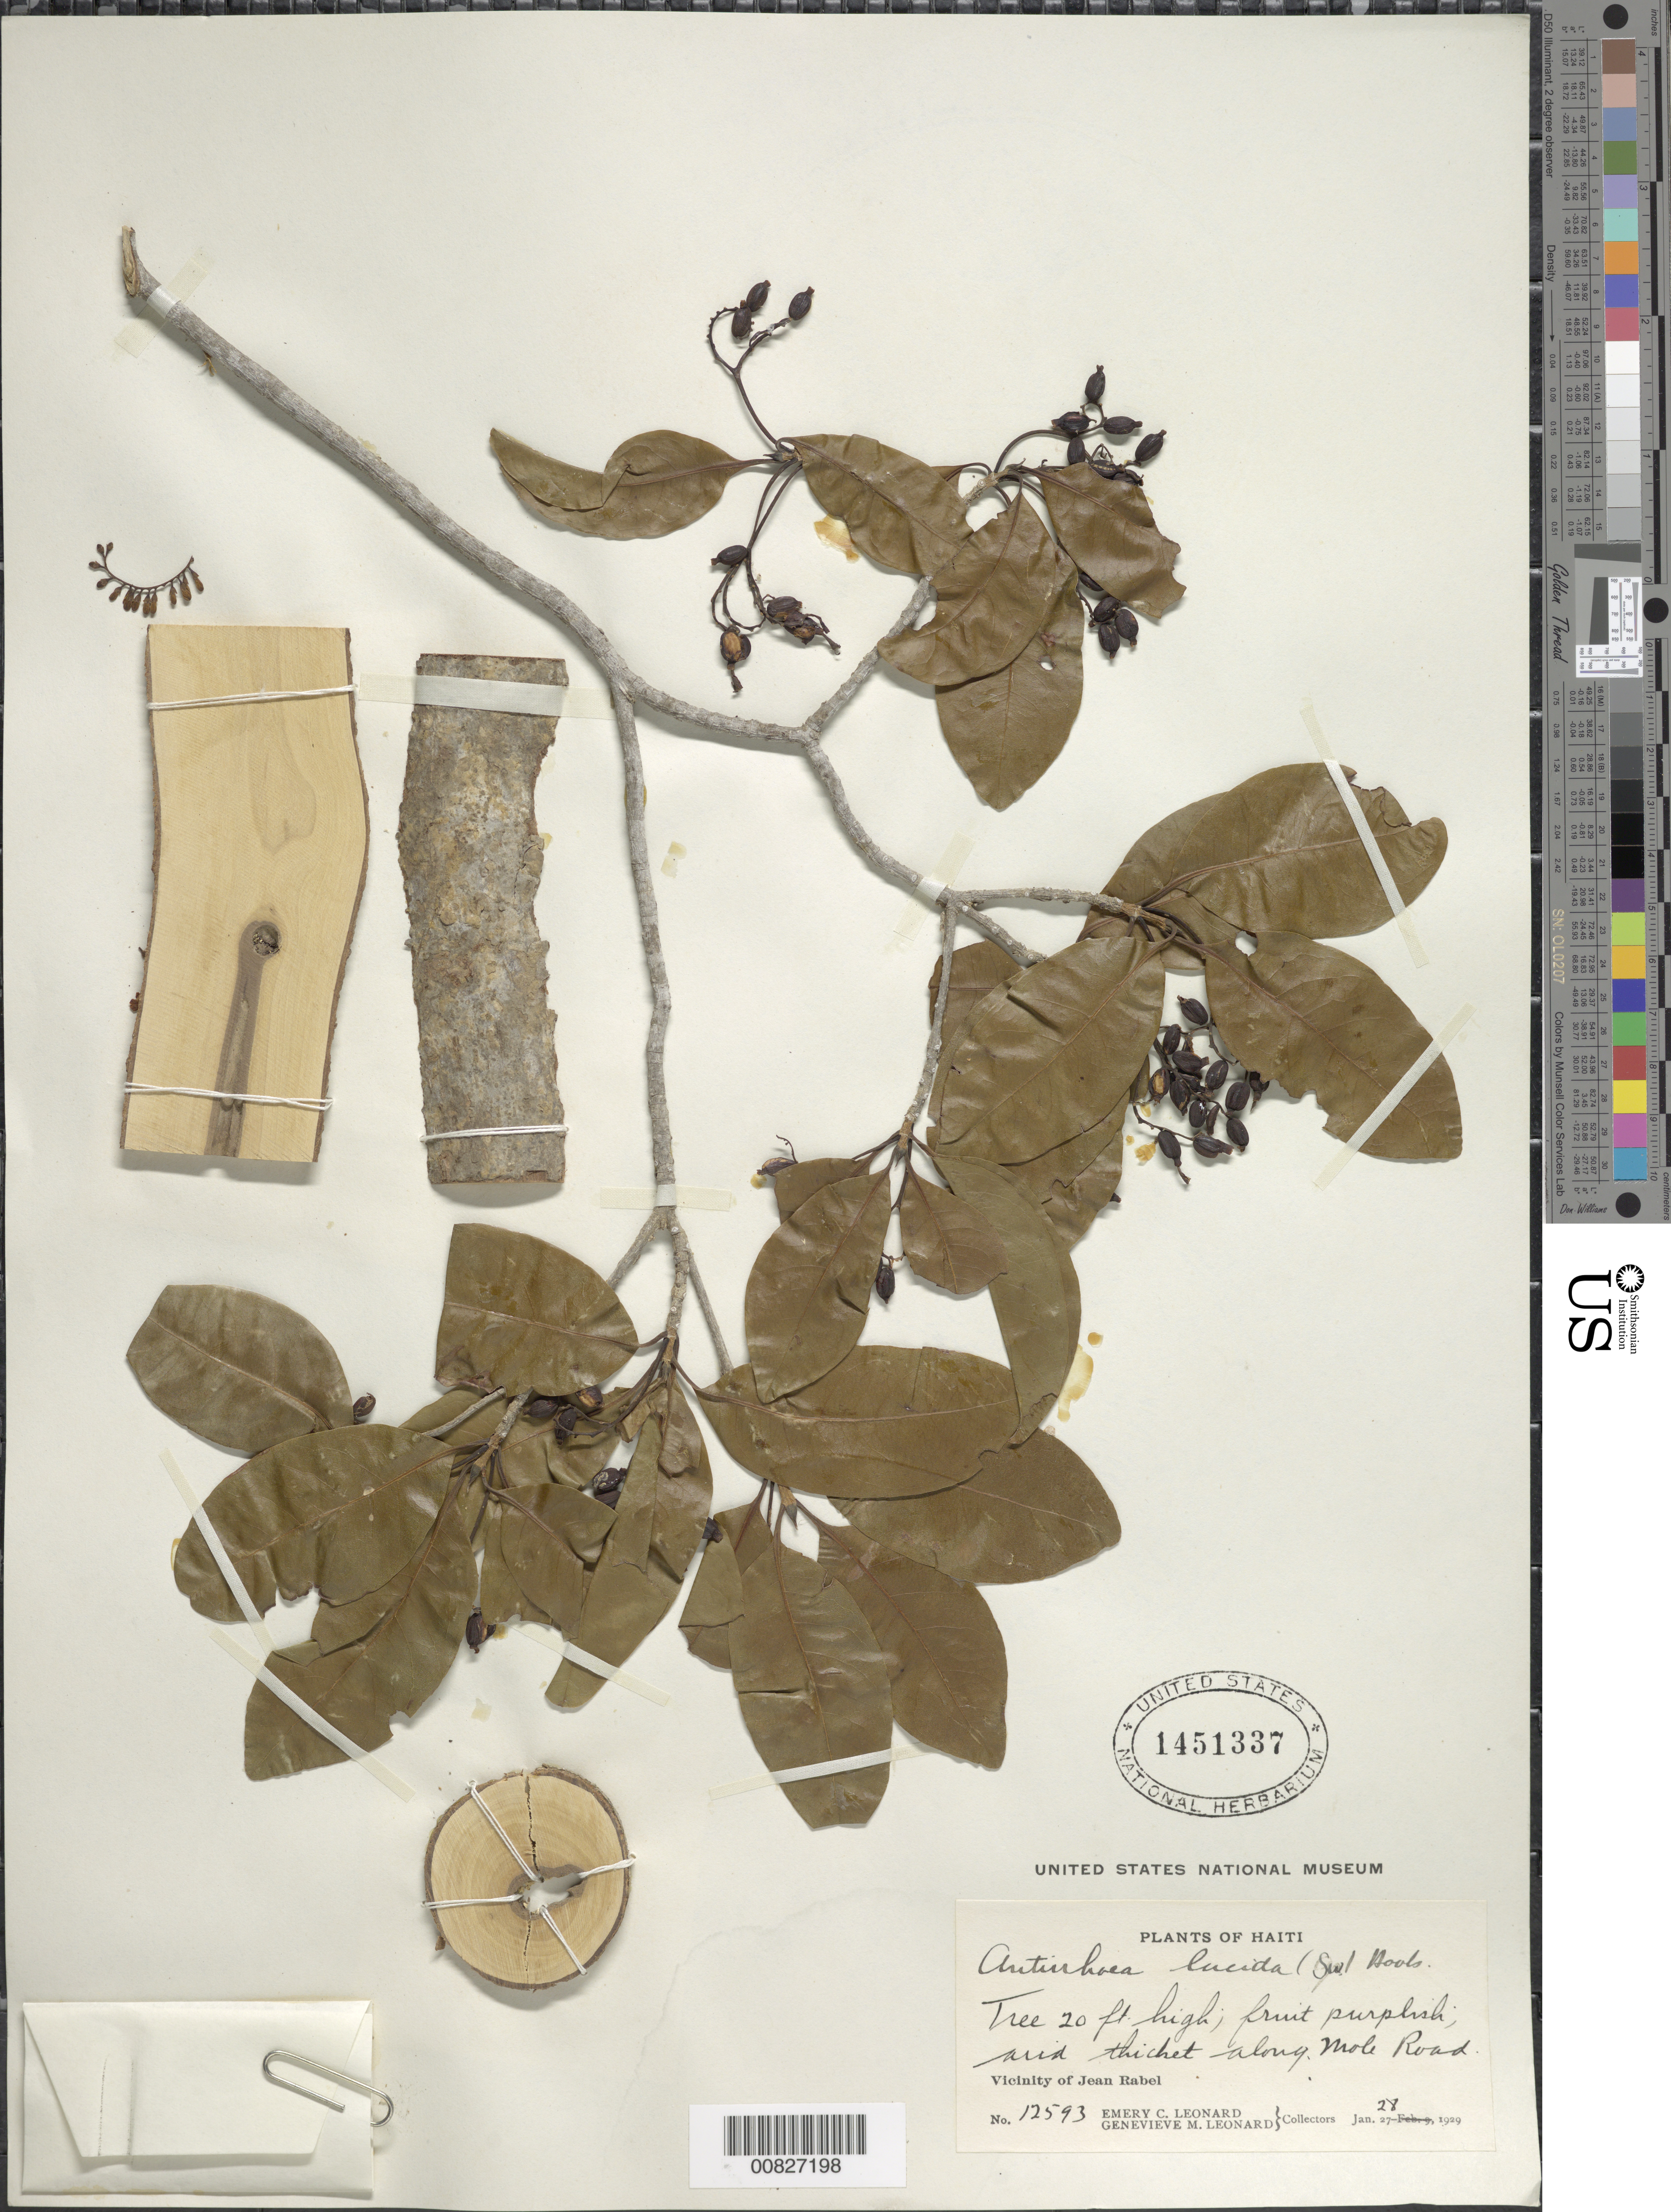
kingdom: Plantae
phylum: Tracheophyta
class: Magnoliopsida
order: Gentianales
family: Rubiaceae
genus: Stenostomum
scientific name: Stenostomum lucidum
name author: (Sw.) C.F. Gaertn.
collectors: E. C. Leonard & G. M. Leonard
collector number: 12593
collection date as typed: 28 Jan 1929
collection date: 1929-01-28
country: Haiti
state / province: Nord-Ouest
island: Hispaniola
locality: Vicinity of Jean Rabel, along Mole Road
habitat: Arid thicket along road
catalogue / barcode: US 1451337